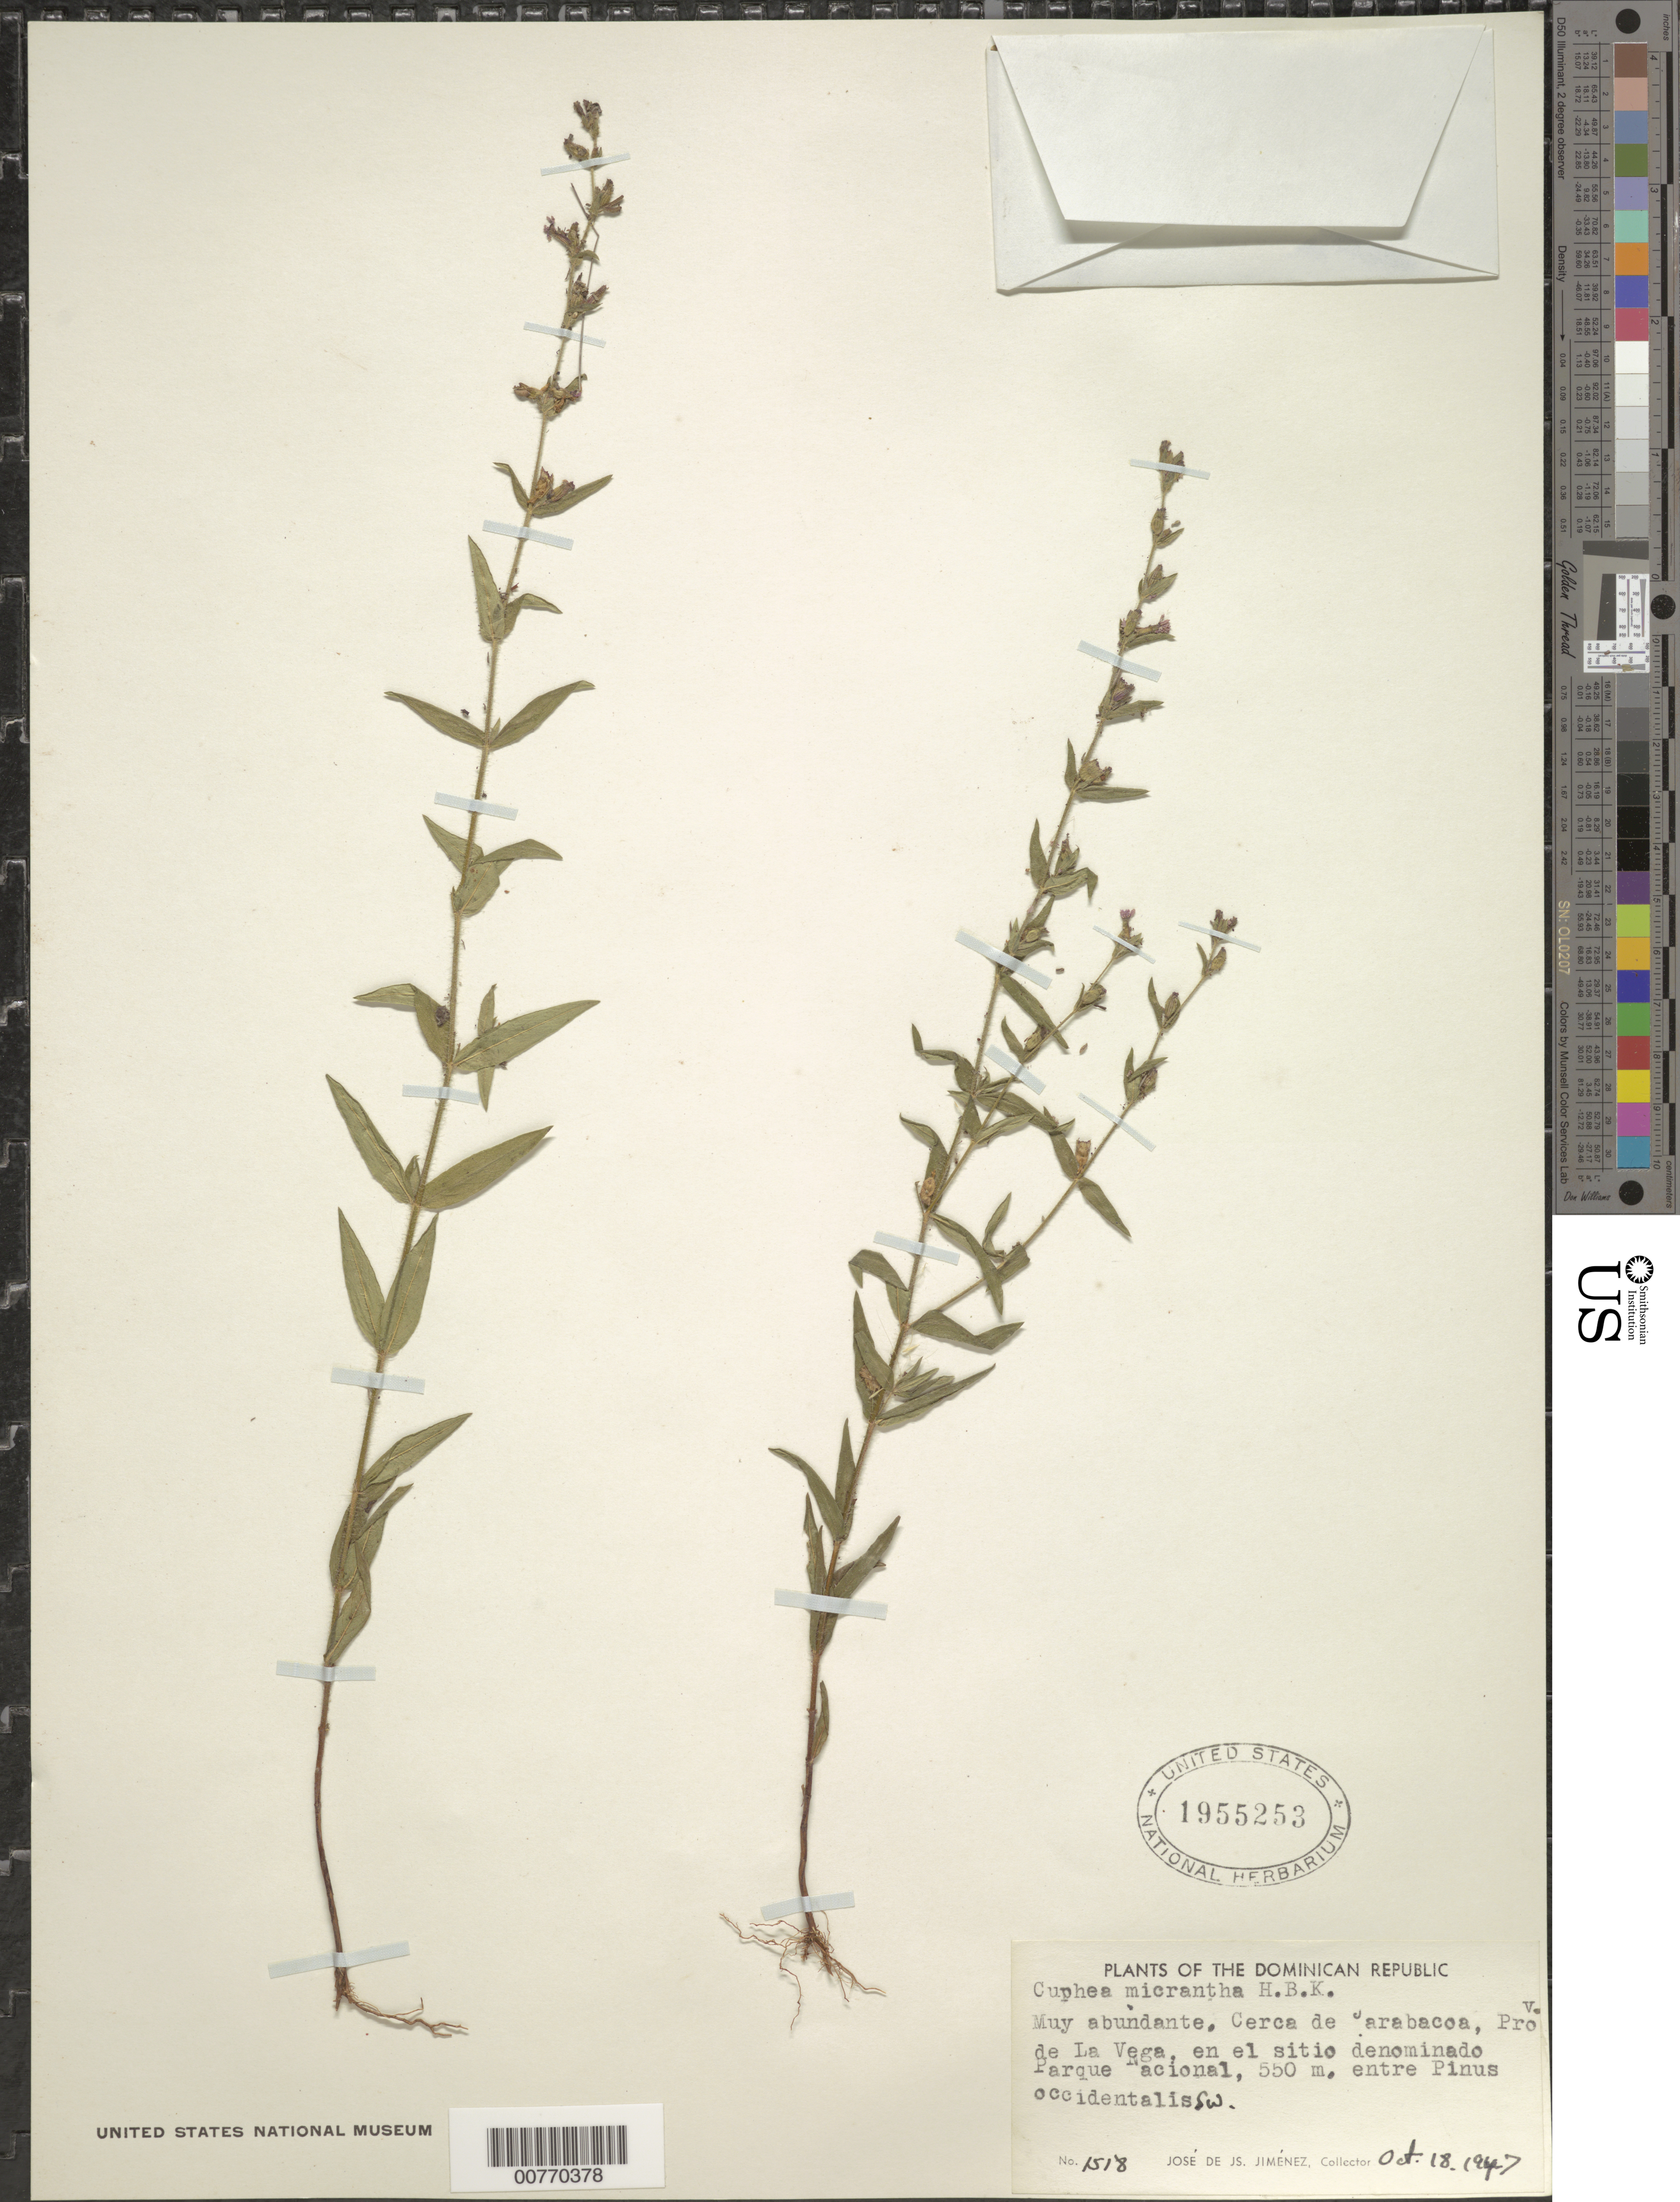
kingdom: Plantae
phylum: Tracheophyta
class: Magnoliopsida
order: Myrtales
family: Lythraceae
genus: Cuphea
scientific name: Cuphea micrantha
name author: Kunth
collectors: J. J. Jiménez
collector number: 1518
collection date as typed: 18 Oct 1947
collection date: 1947-10-18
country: Dominican Republic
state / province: La Vega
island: Hispaniola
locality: Close to Jarabacoa, Parque Nacional.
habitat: Within Pinus occidentalis SW.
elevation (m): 550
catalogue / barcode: US 1955253